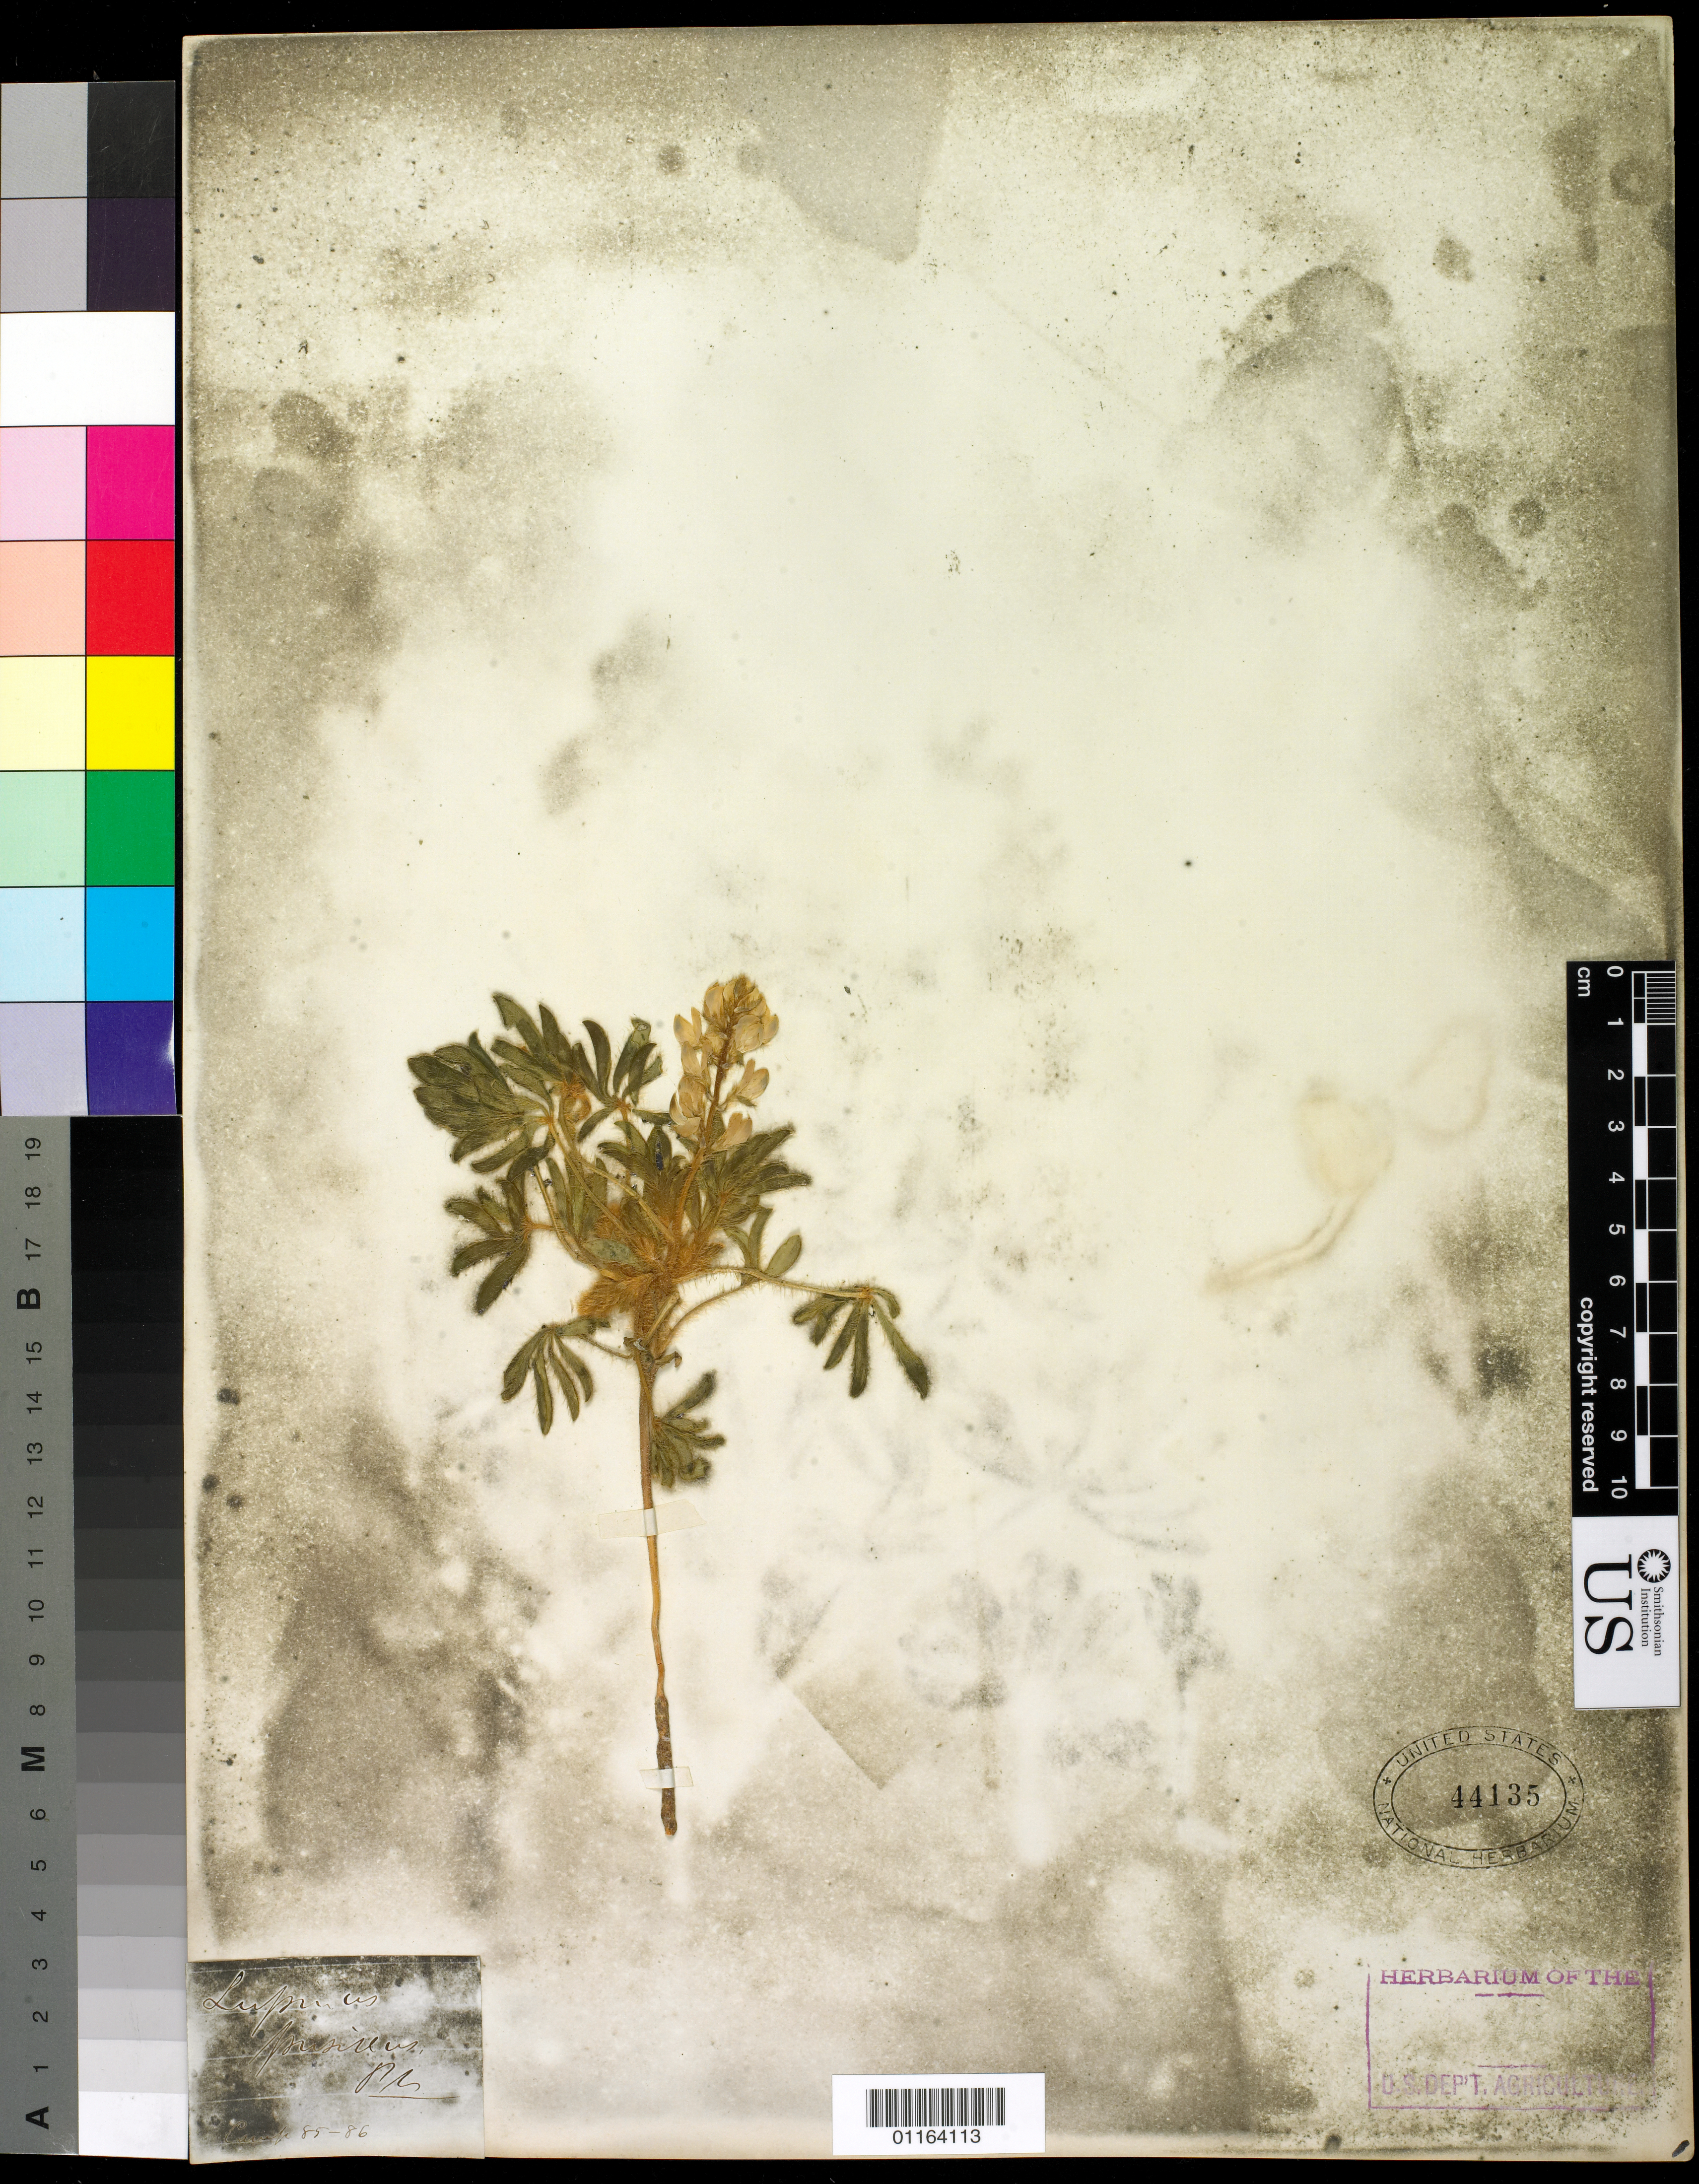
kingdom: Plantae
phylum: Tracheophyta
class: Magnoliopsida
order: Fabales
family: Fabaceae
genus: Lupinus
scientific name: Lupinus pusillus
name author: Pursh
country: Canada / United States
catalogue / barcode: US 44135